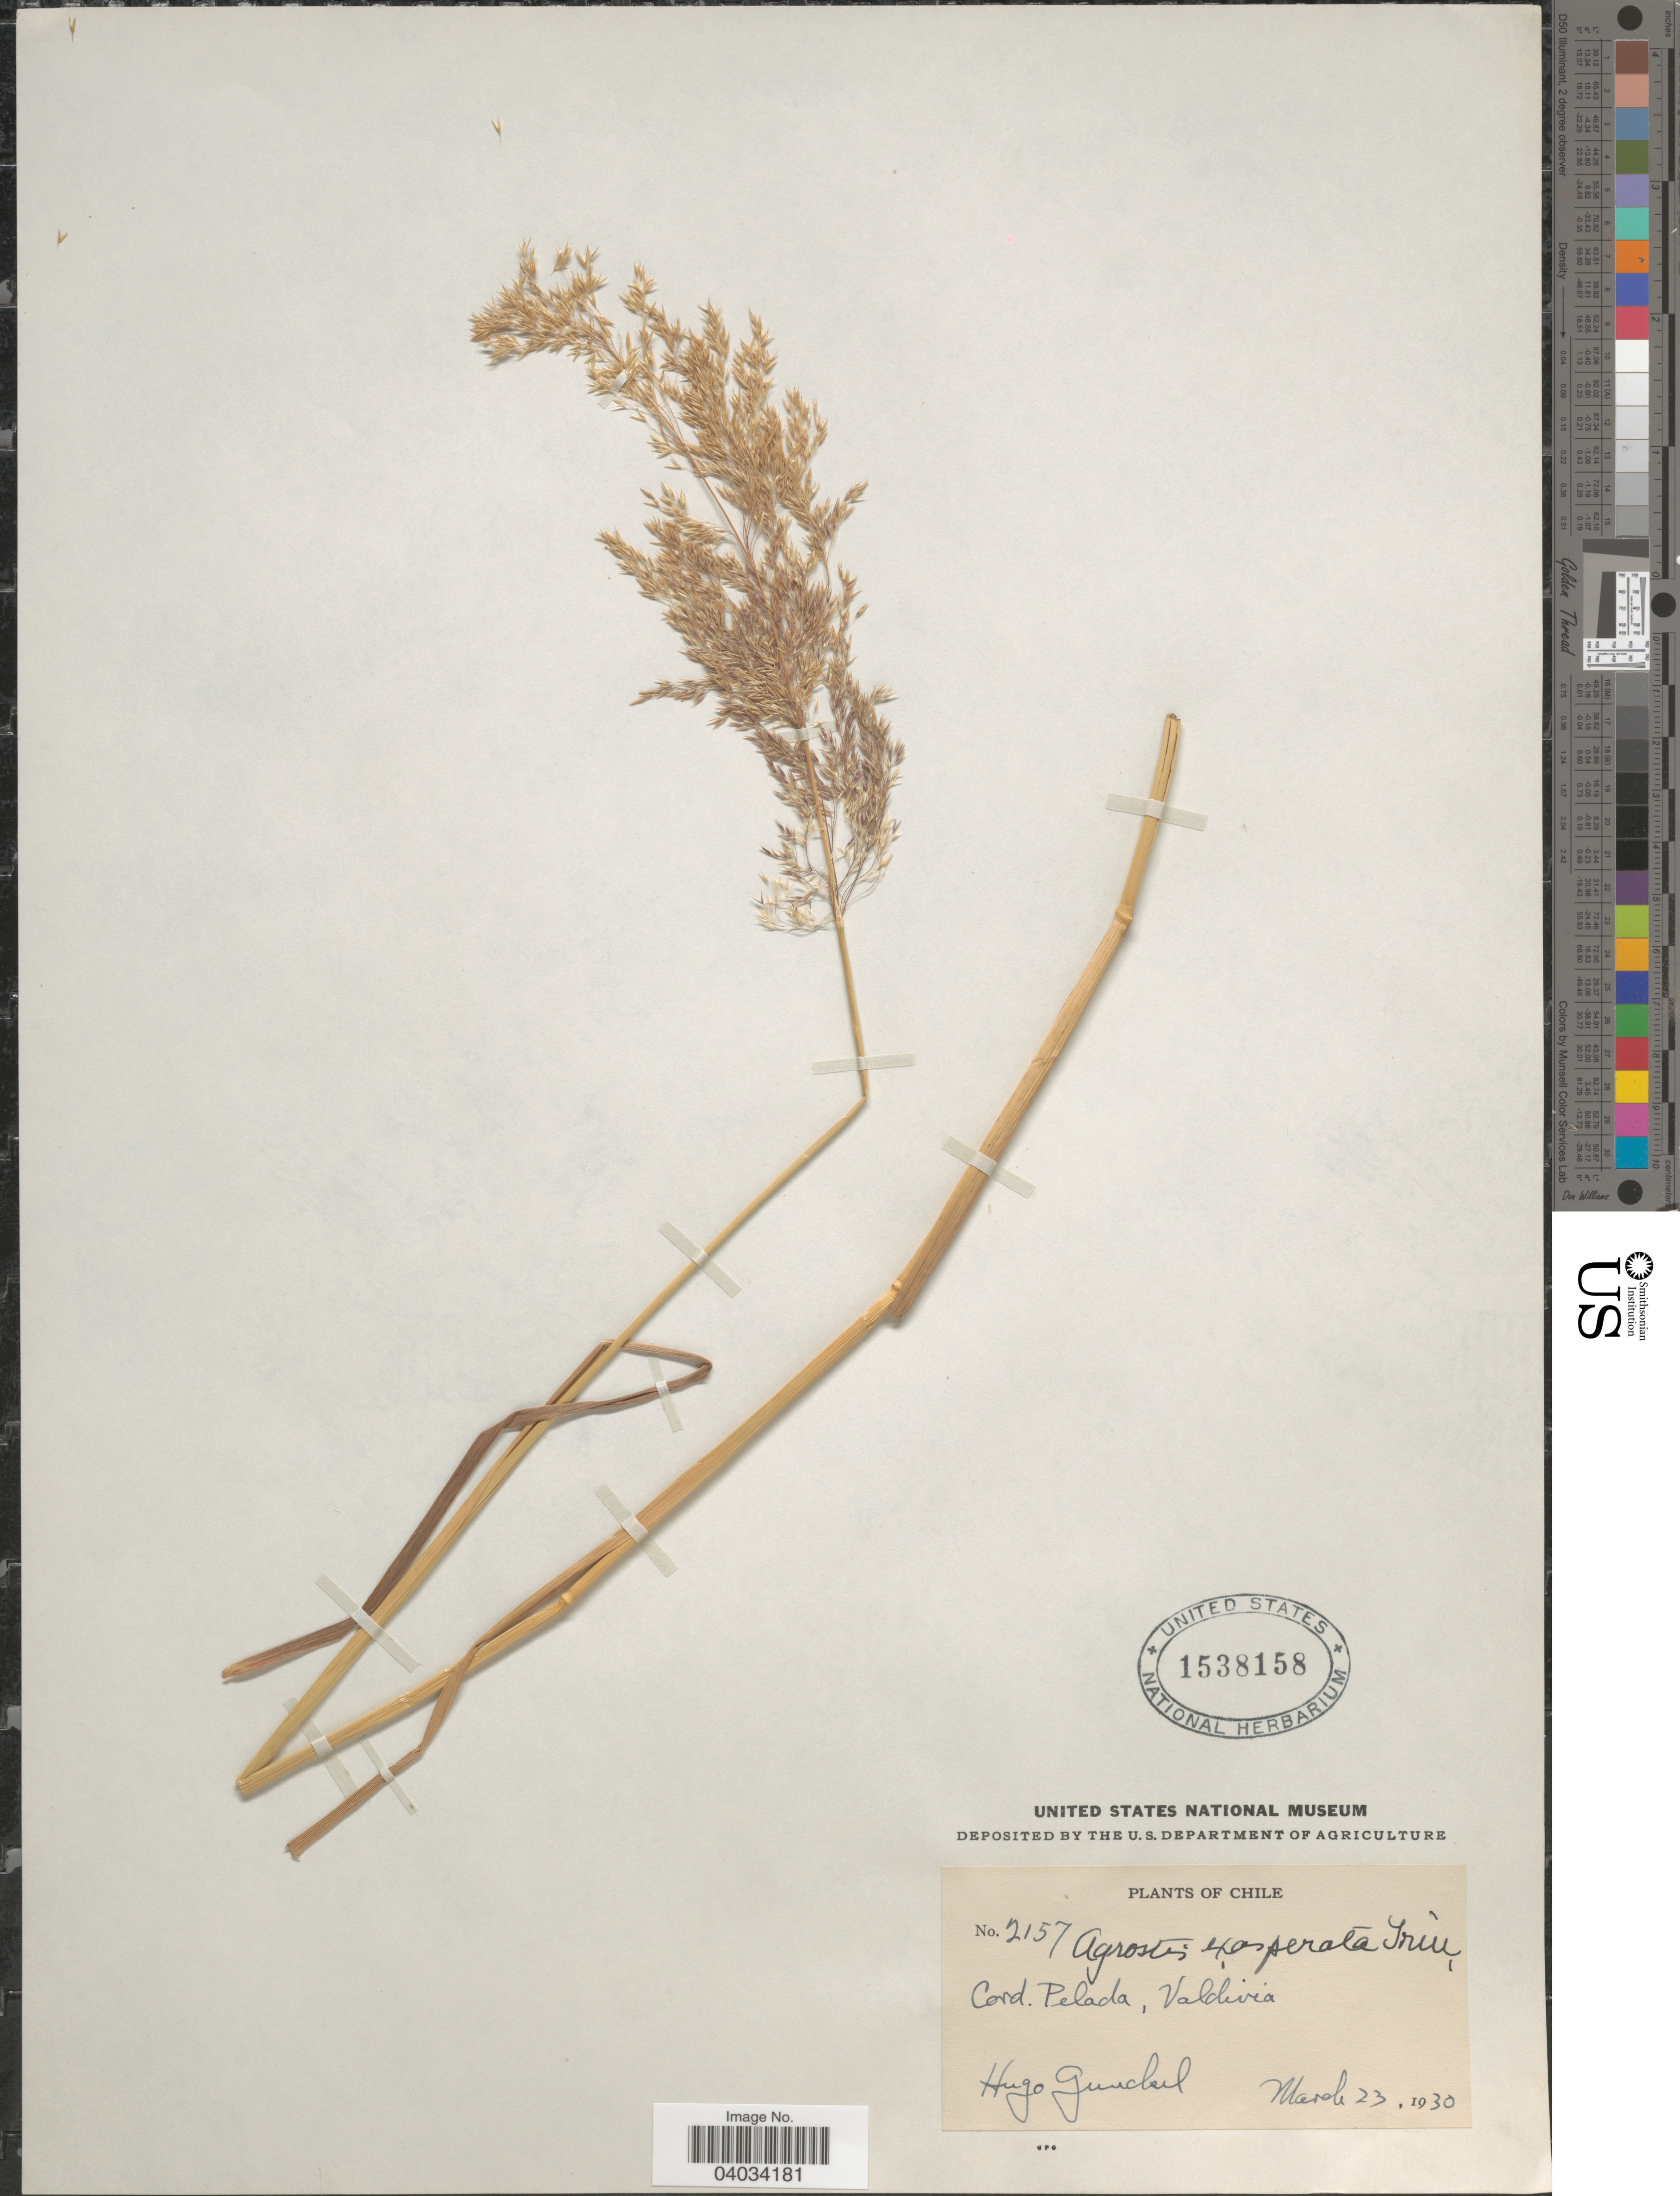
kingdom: Plantae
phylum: Tracheophyta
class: Liliopsida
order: Poales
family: Poaceae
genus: Polypogon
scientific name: Polypogon exasperatus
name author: (Trin.) Renvoize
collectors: H. Gunckel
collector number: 2157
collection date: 1930-03-23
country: Chile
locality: Cord. Pelada, Valdivia.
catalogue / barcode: US 1538158